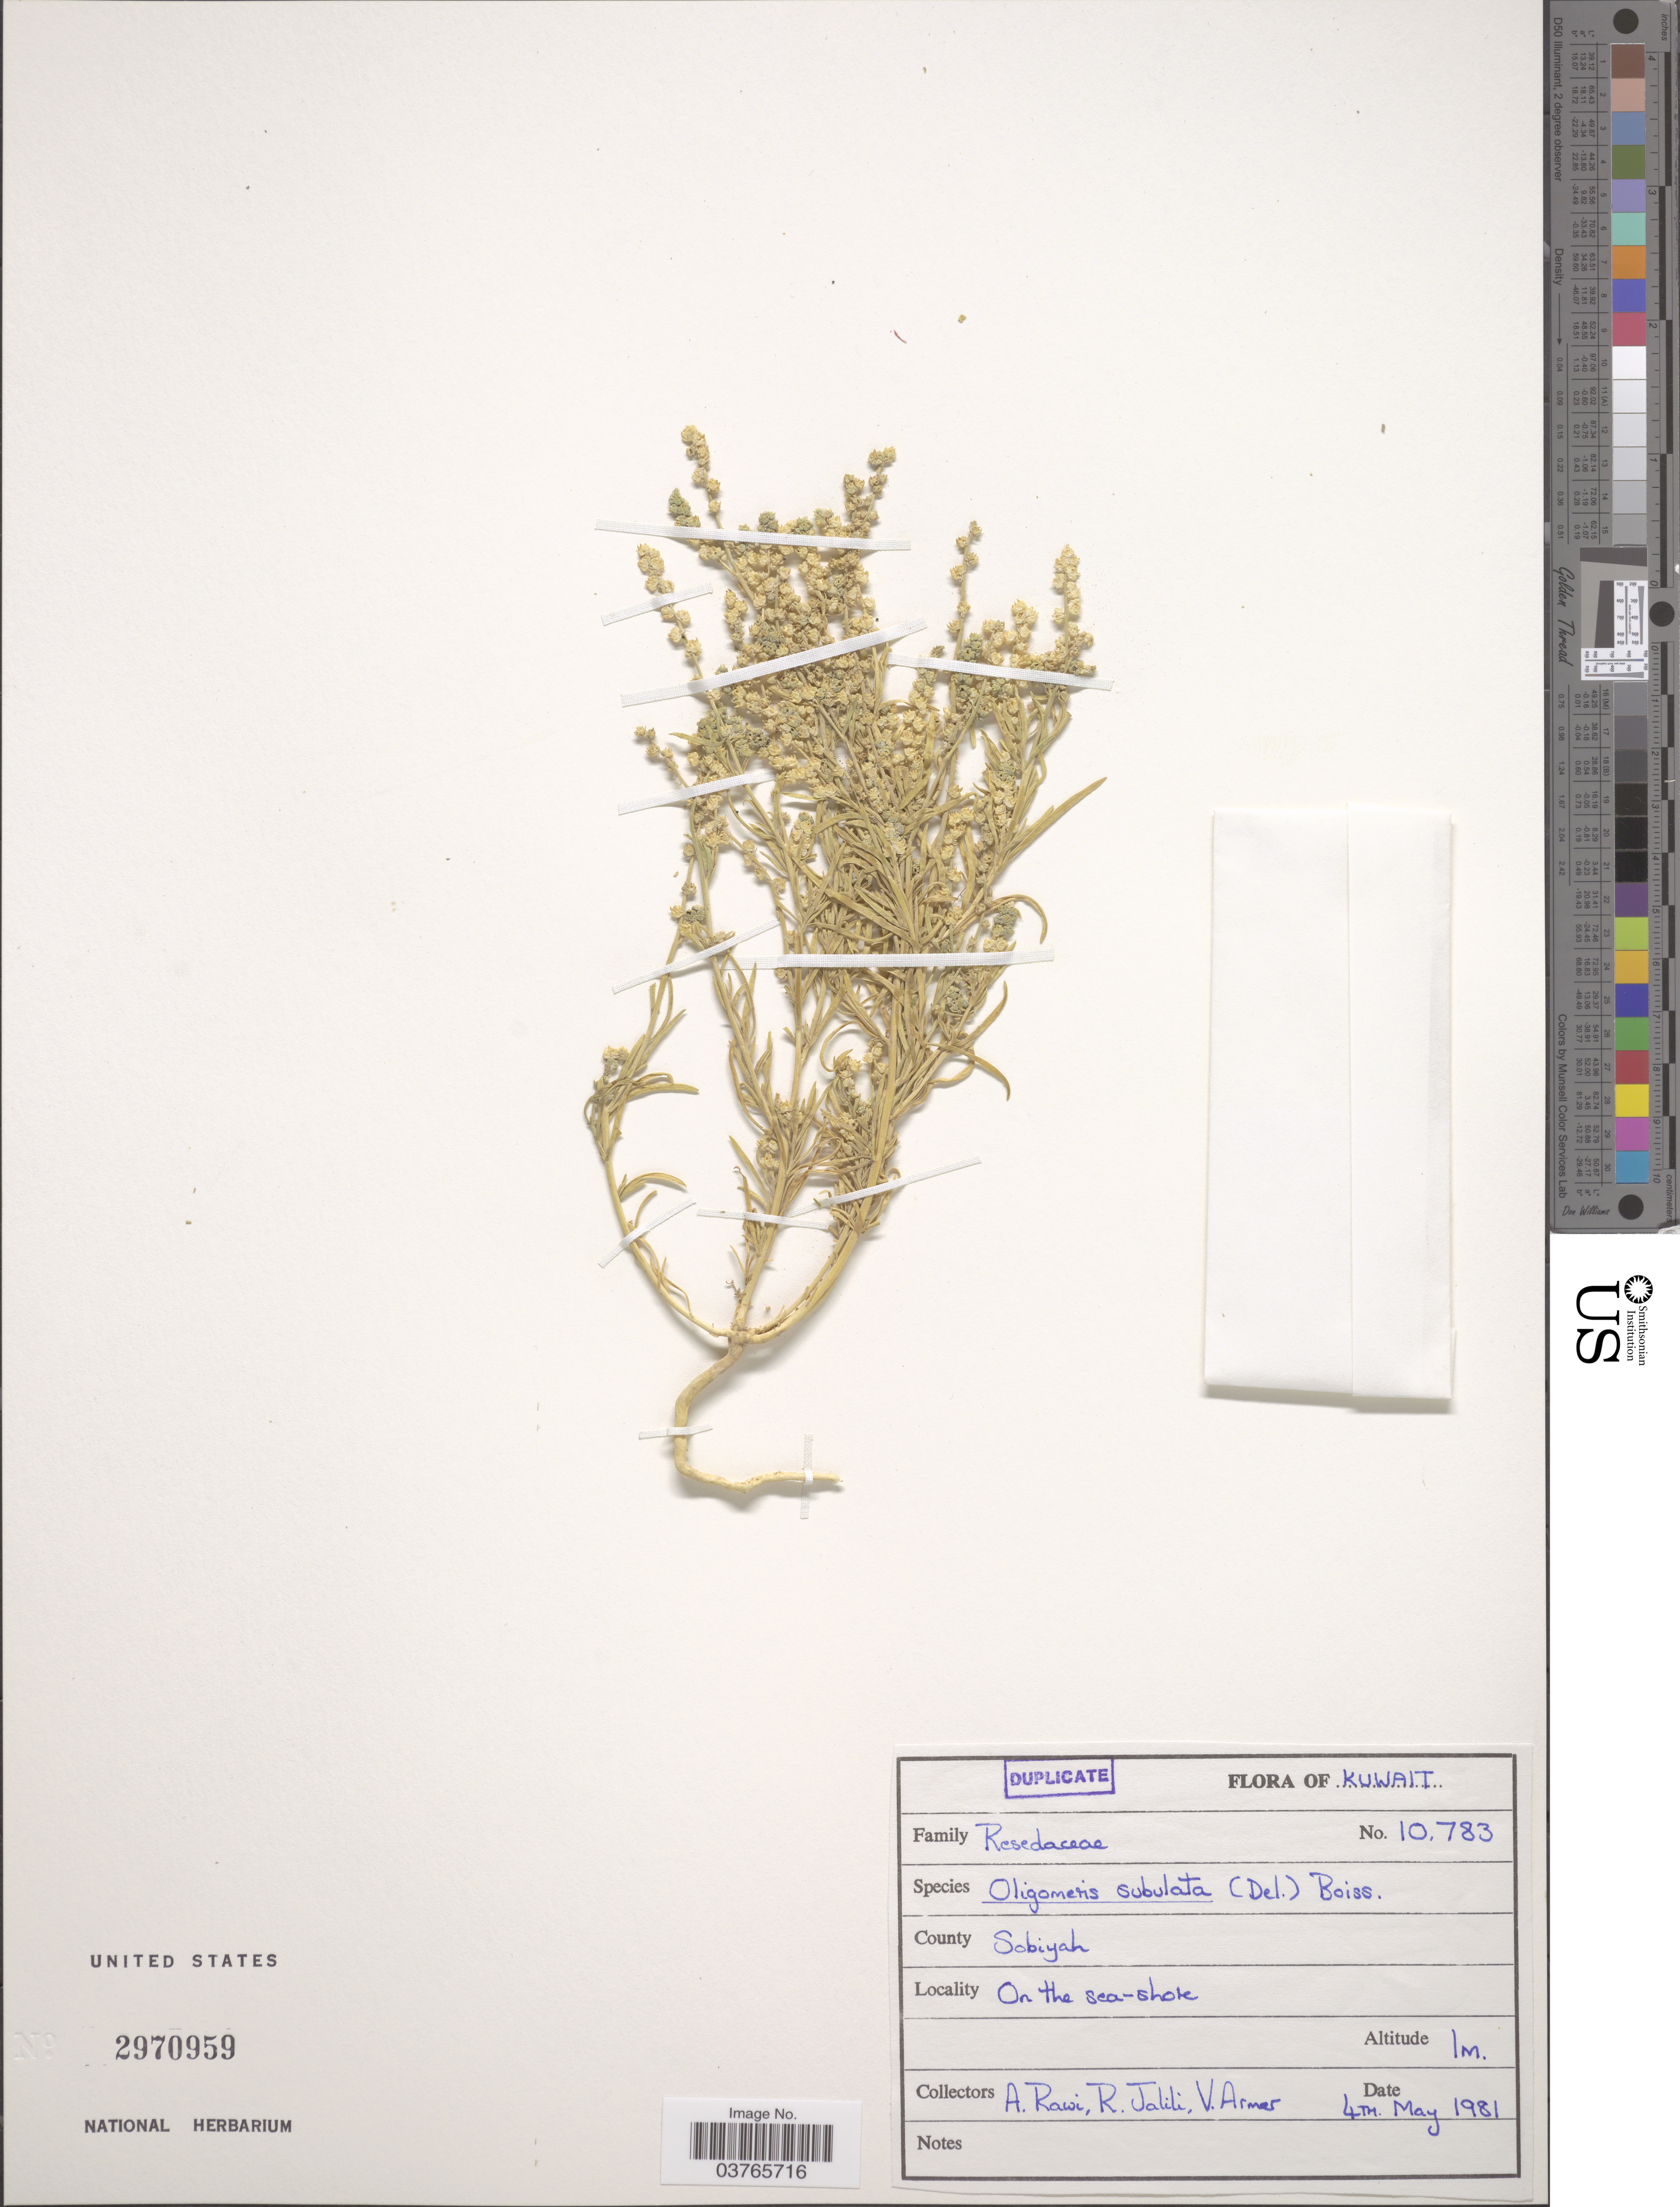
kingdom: Plantae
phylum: Tracheophyta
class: Magnoliopsida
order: Brassicales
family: Resedaceae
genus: Oligomeris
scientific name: Oligomeris subulata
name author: Webb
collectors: A. Rawi, R. Jalili & V. Armet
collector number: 10783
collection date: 1981-05-04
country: Kuwait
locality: County Sobiyah. On the sea-shore.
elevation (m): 1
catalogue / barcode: US 2970959